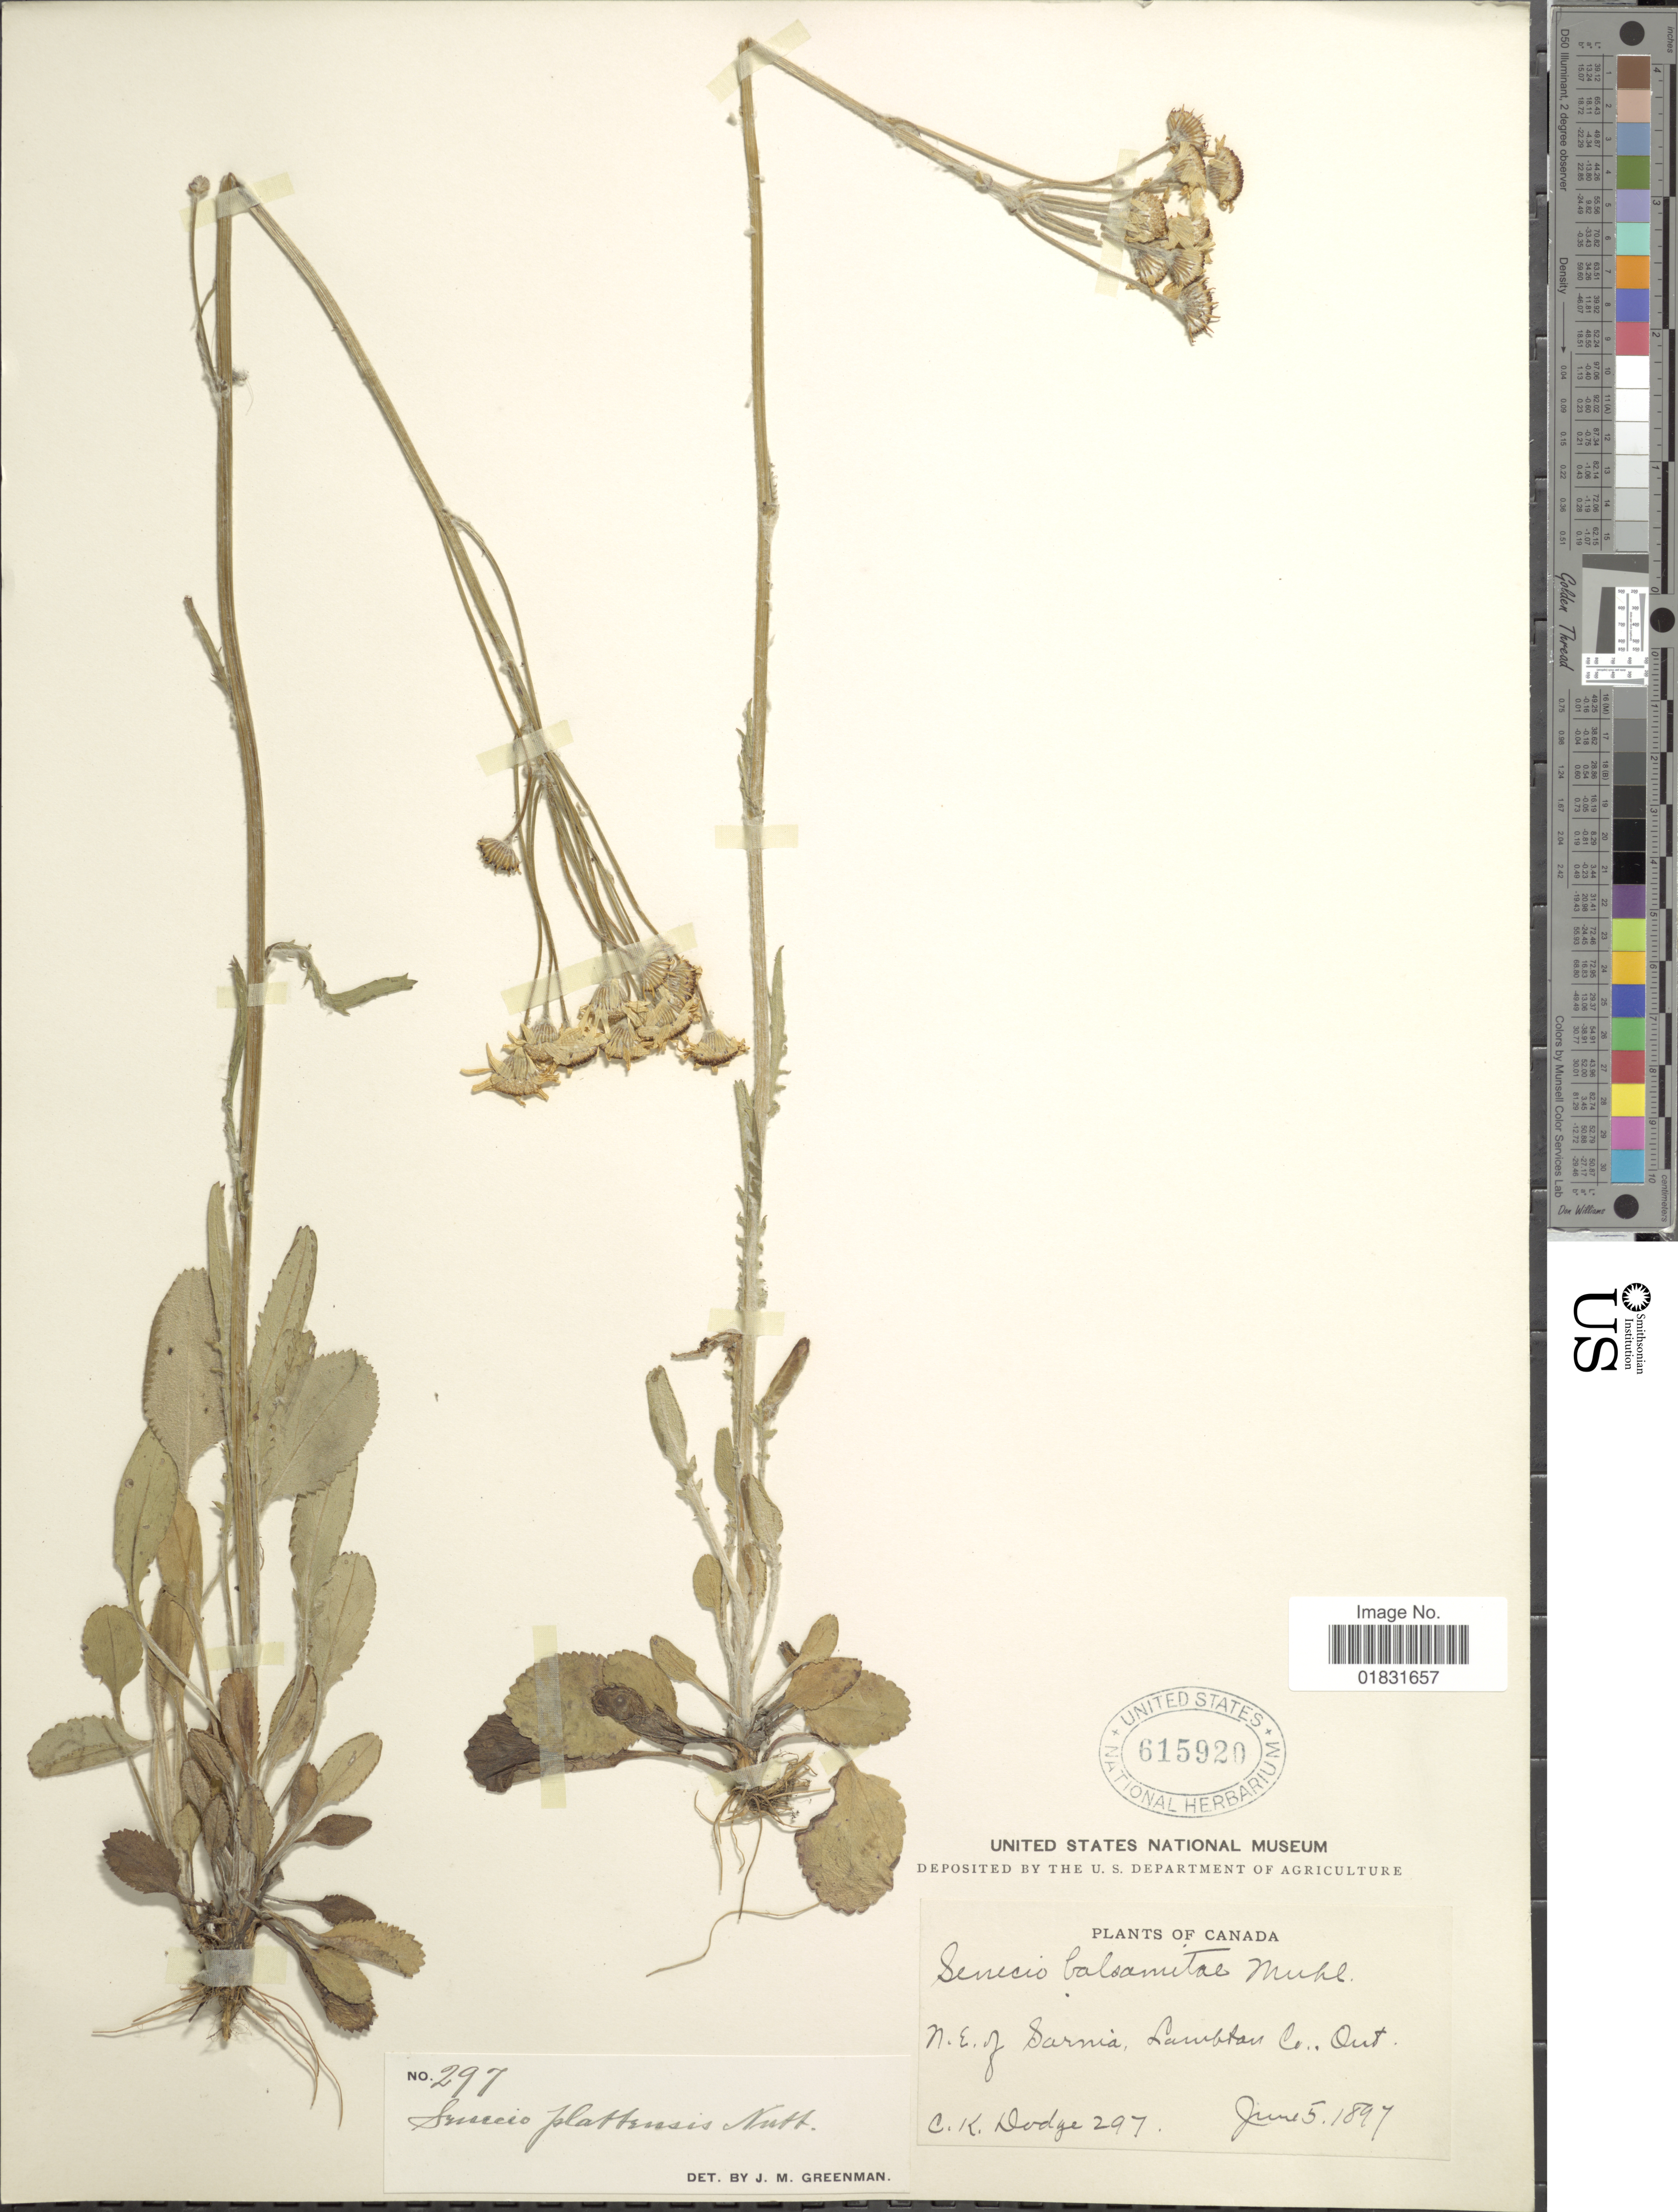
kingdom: Plantae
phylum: Tracheophyta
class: Magnoliopsida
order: Asterales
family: Asteraceae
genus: Packera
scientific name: Packera plattensis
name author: W.A. Weber & Á. Löve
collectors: C. Dodge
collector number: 297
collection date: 1897-06-05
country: Canada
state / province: Ontario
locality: N.E. of Sarnia, Lambtan Co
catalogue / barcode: US 615920